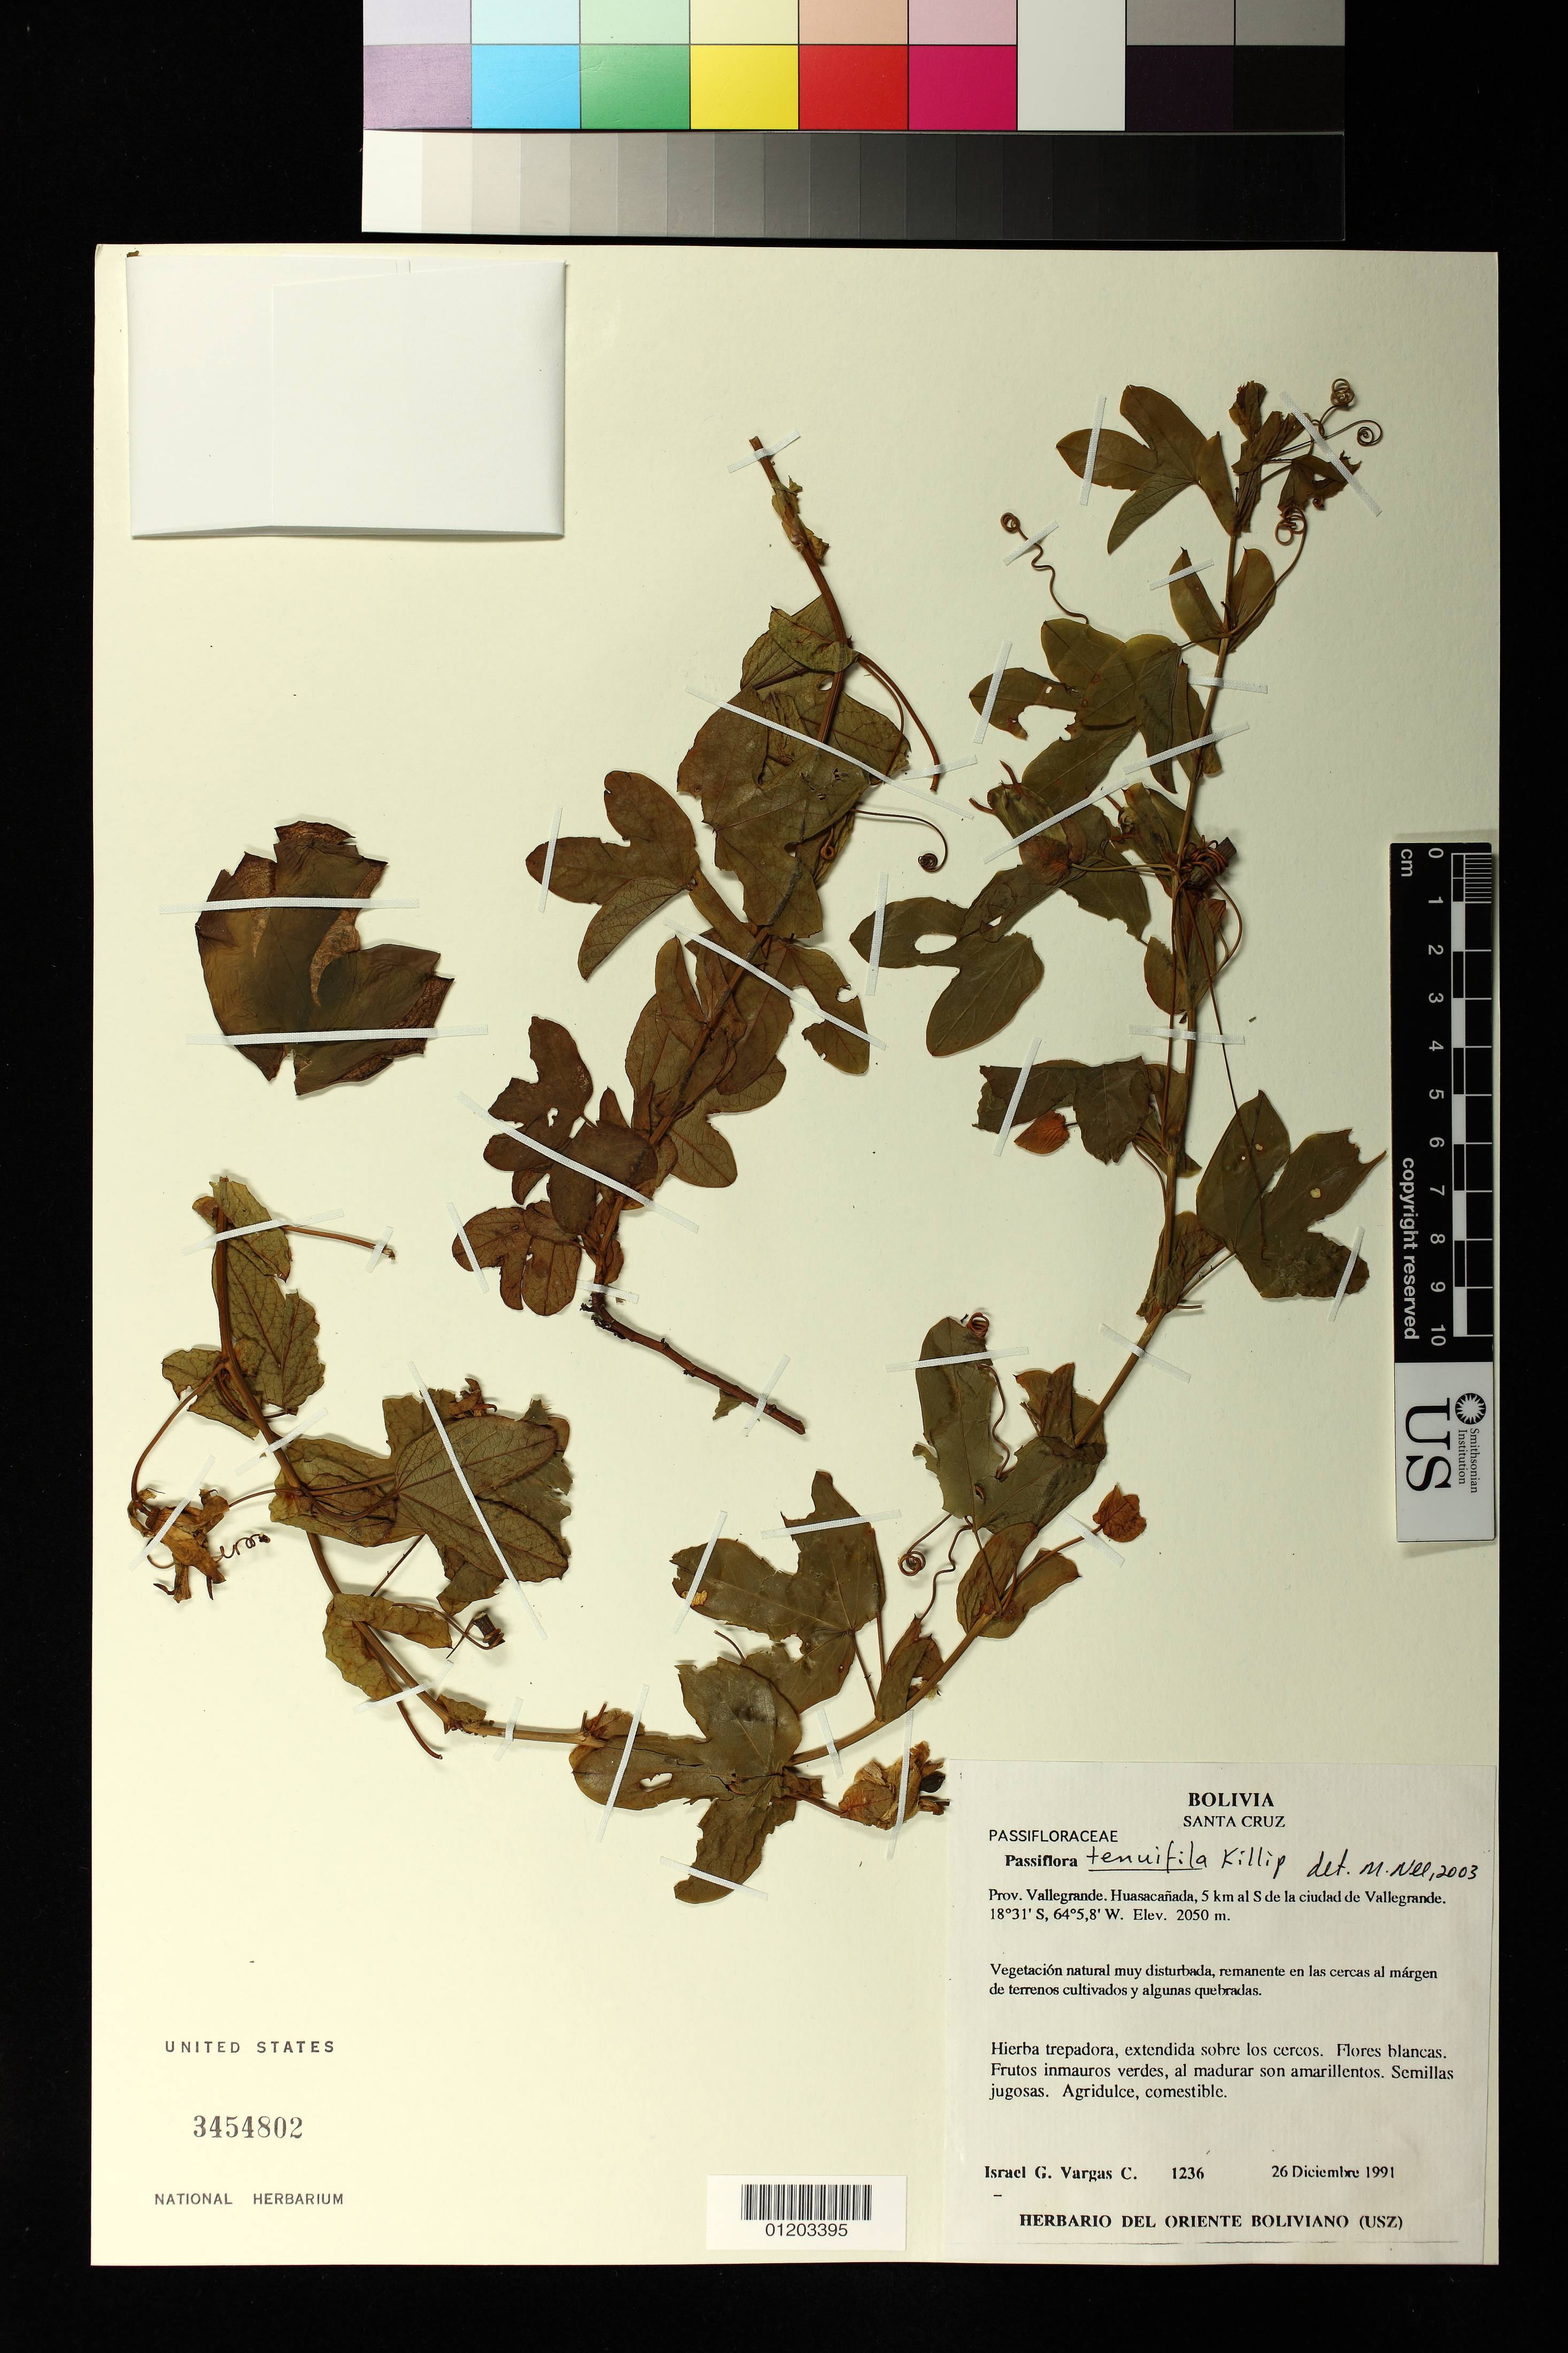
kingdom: Plantae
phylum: Tracheophyta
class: Magnoliopsida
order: Malpighiales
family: Passifloraceae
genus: Passiflora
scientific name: Passiflora tenuifila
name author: Killip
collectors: I. G. Vargas C.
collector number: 1236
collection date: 1991-12-26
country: Bolivia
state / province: Santa Cruz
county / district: Vallegrande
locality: Huasacanada, 5 km al S de la ciudad Vallegrande.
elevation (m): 2050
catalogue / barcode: US 3454802